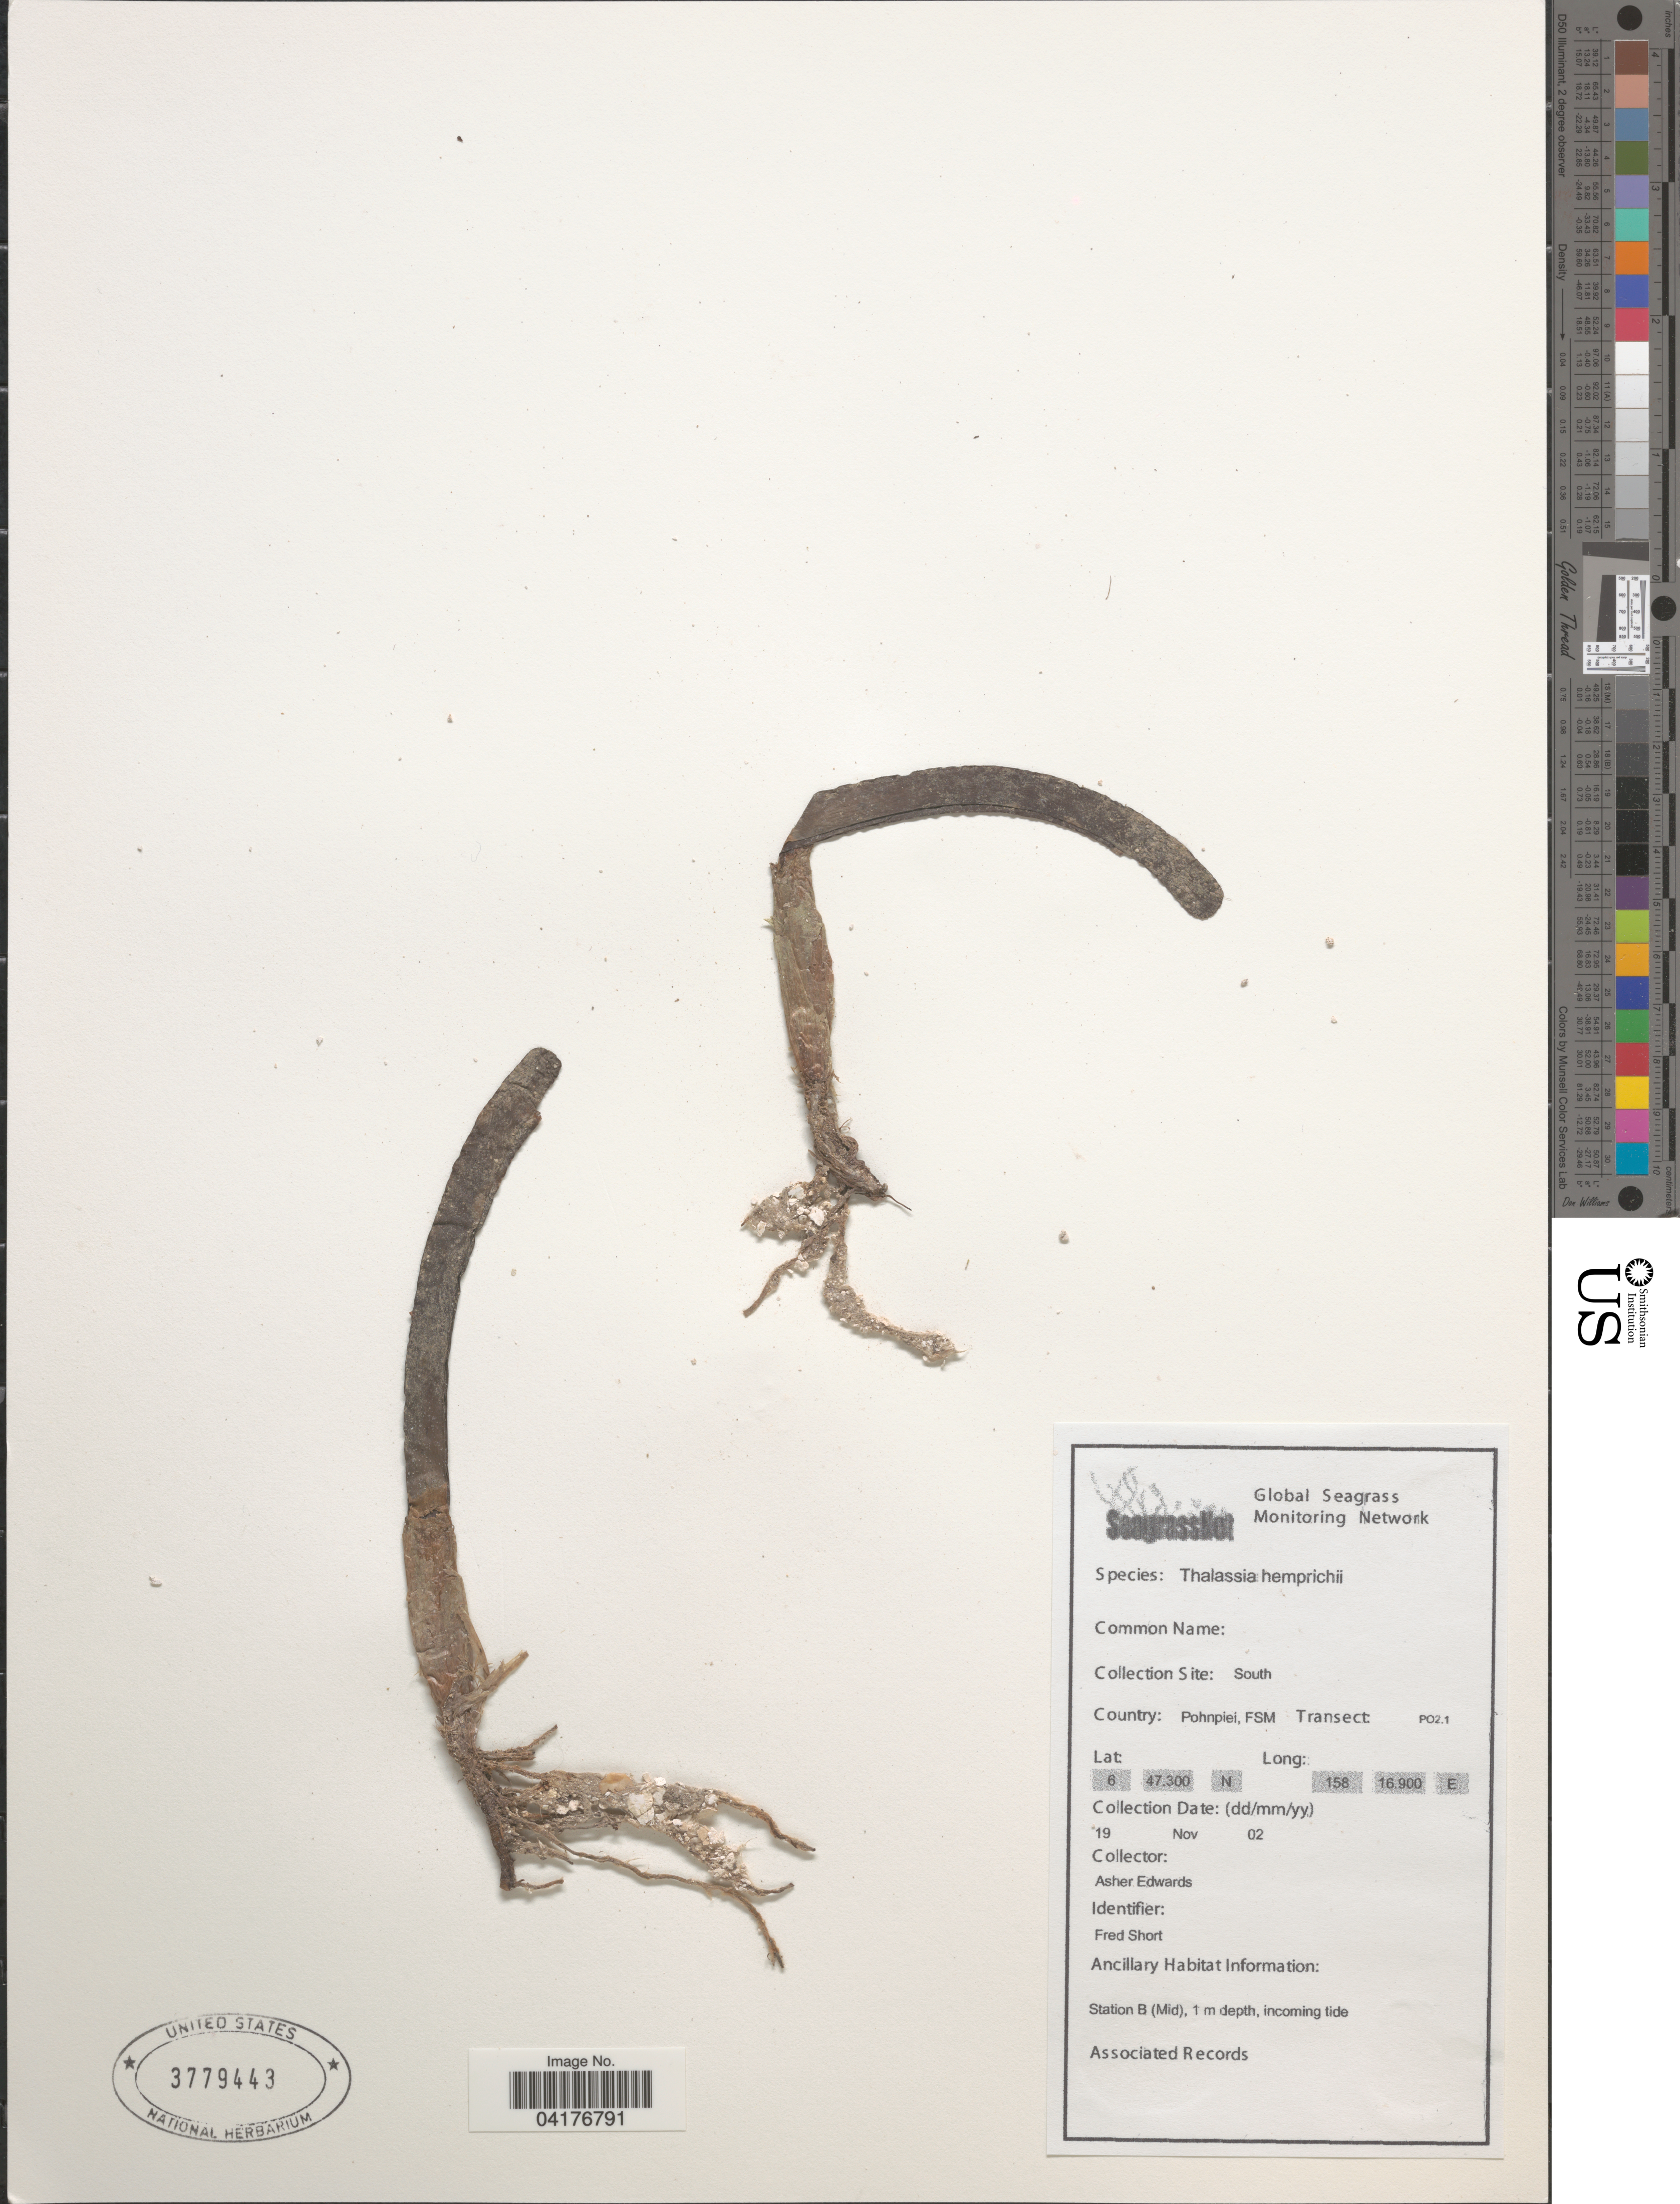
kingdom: Plantae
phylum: Tracheophyta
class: Liliopsida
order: Alismatales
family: Hydrocharitaceae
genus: Enhalus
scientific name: Enhalus acoroides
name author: (L. f.) Royle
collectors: A. Edwards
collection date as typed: Transcribed d/m/y: 19/11/2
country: Micronesia, Federated States of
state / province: Pohnpei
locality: South. Pohnpiei. Transect: PO2.1. Station B (Mid).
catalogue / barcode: US 3779443